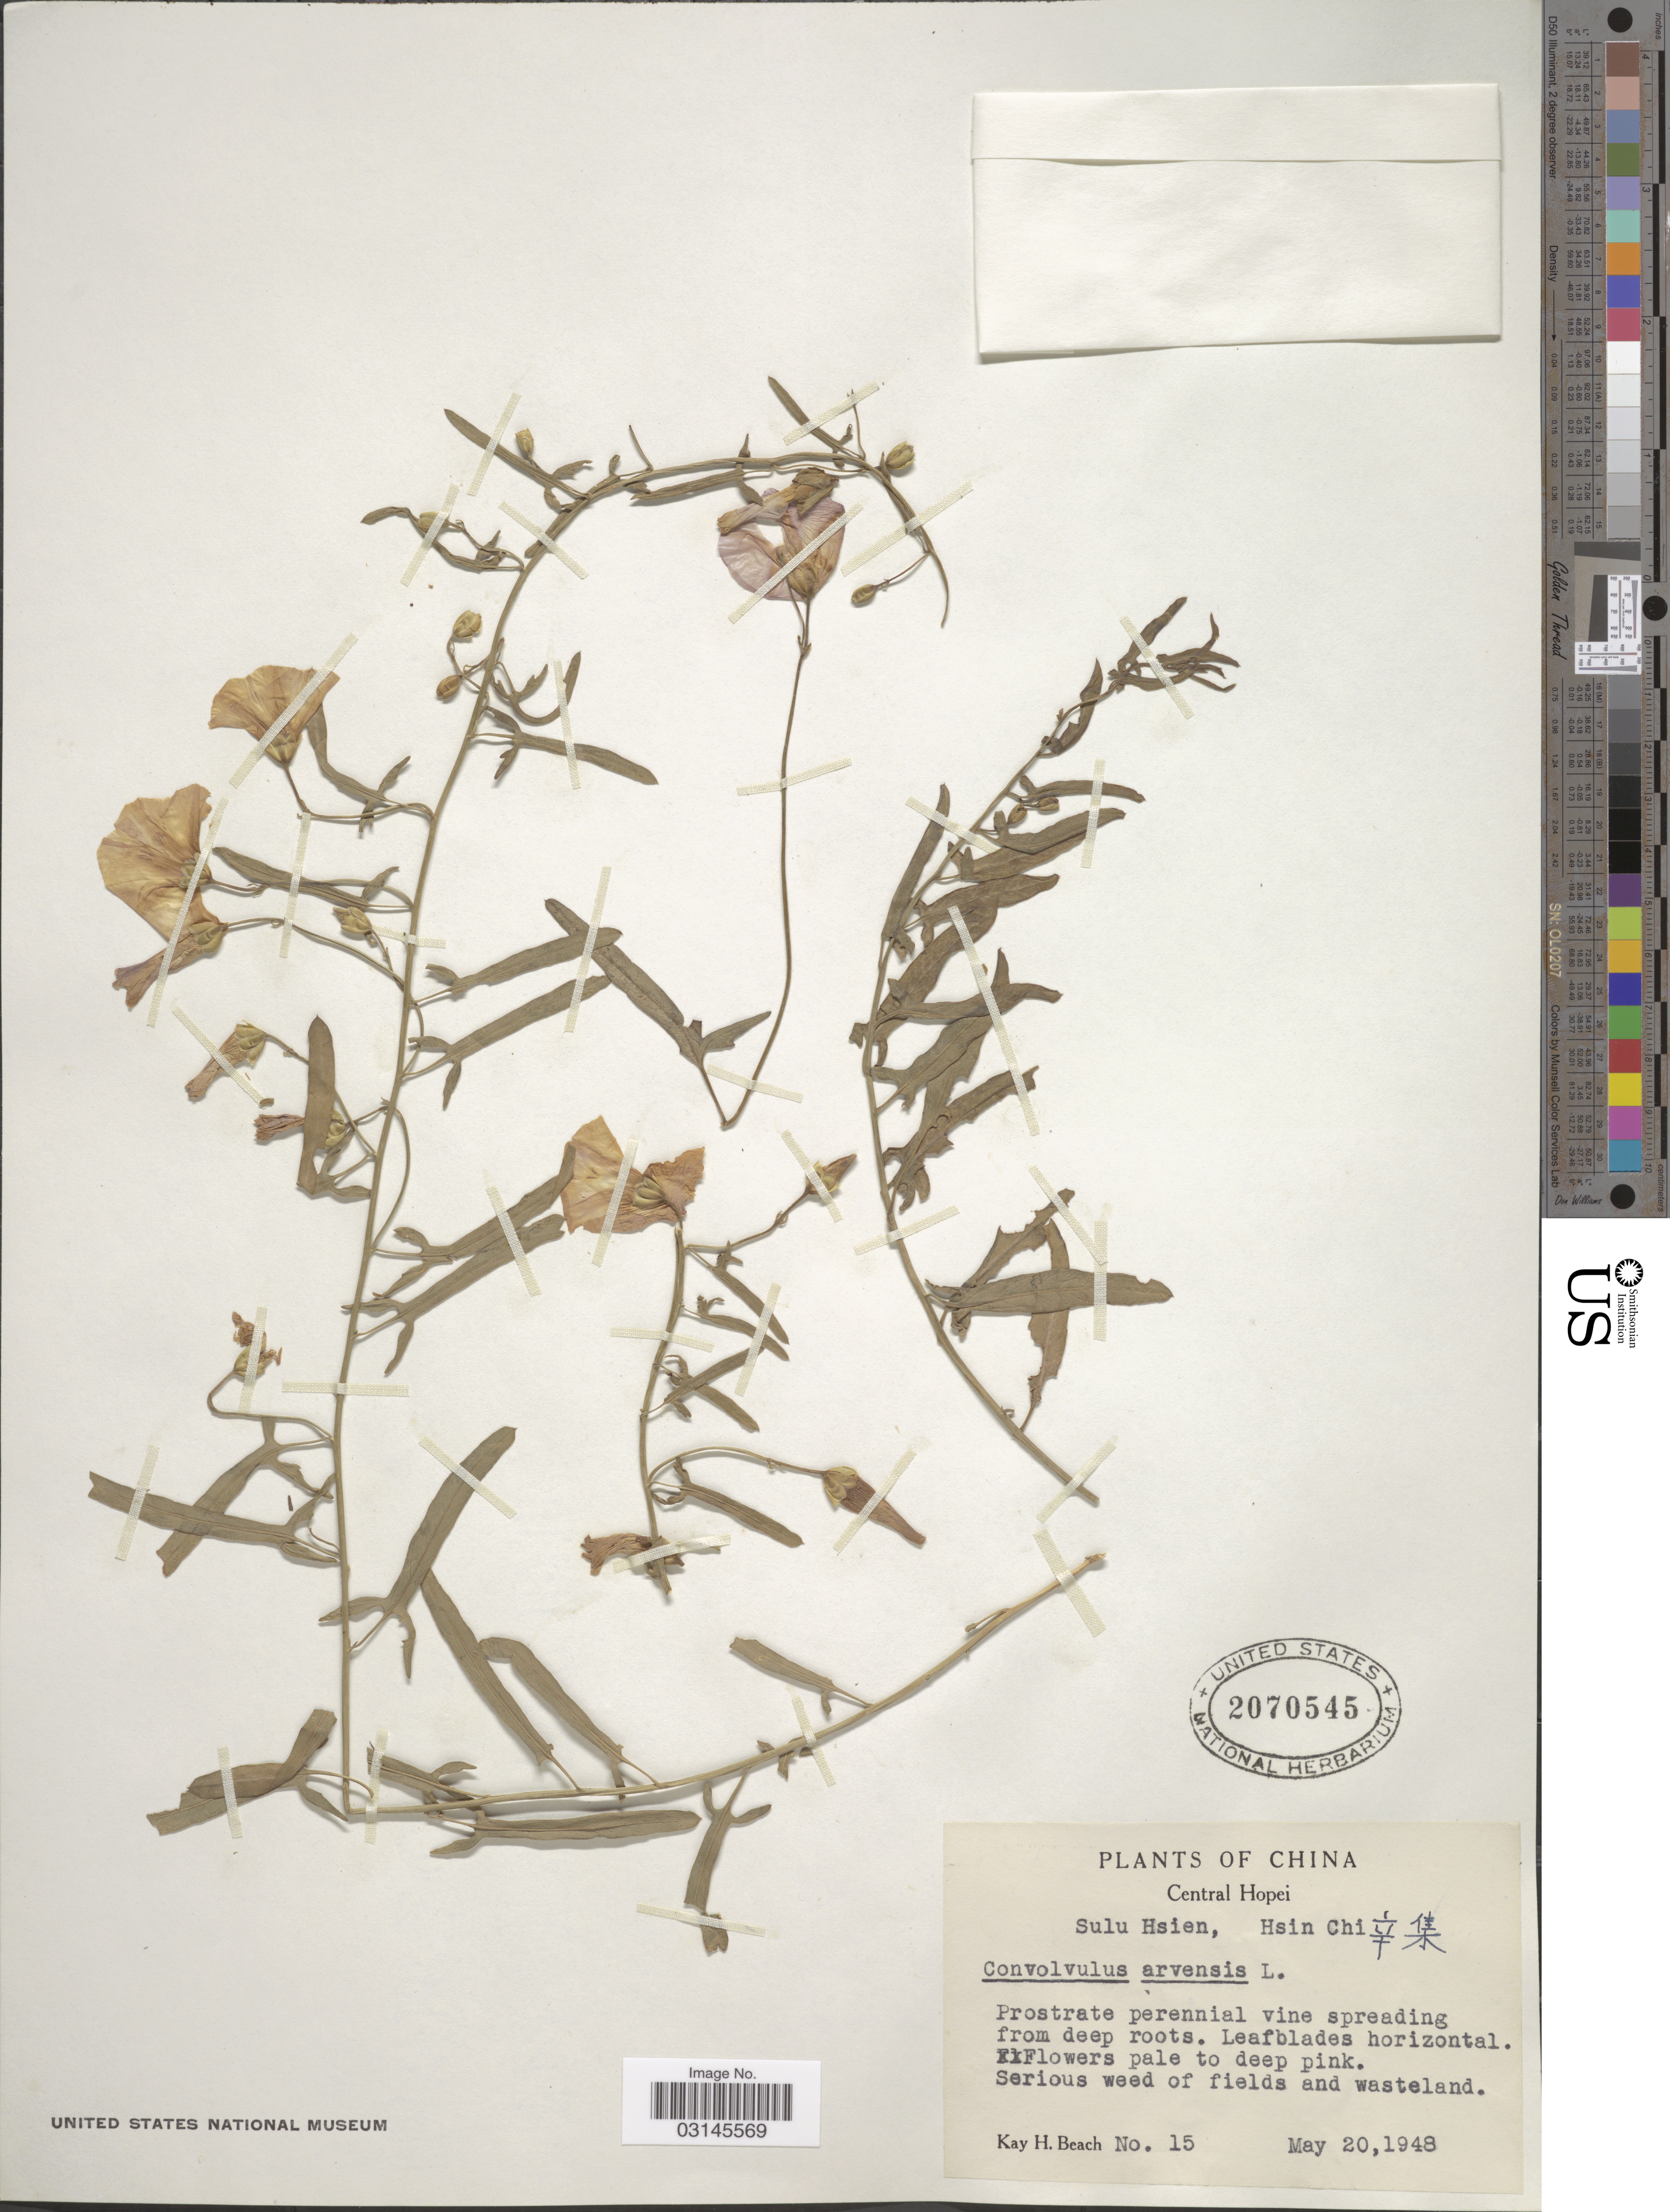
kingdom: Plantae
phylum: Tracheophyta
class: Magnoliopsida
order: Solanales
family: Convolvulaceae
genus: Convolvulus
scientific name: Convolvulus arvensis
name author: L.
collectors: K. H. Beach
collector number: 15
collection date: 1948-05-20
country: China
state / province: Hebei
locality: Central Hopei. Sulu Hsien, Hsin Chi X.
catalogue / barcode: US 2070545